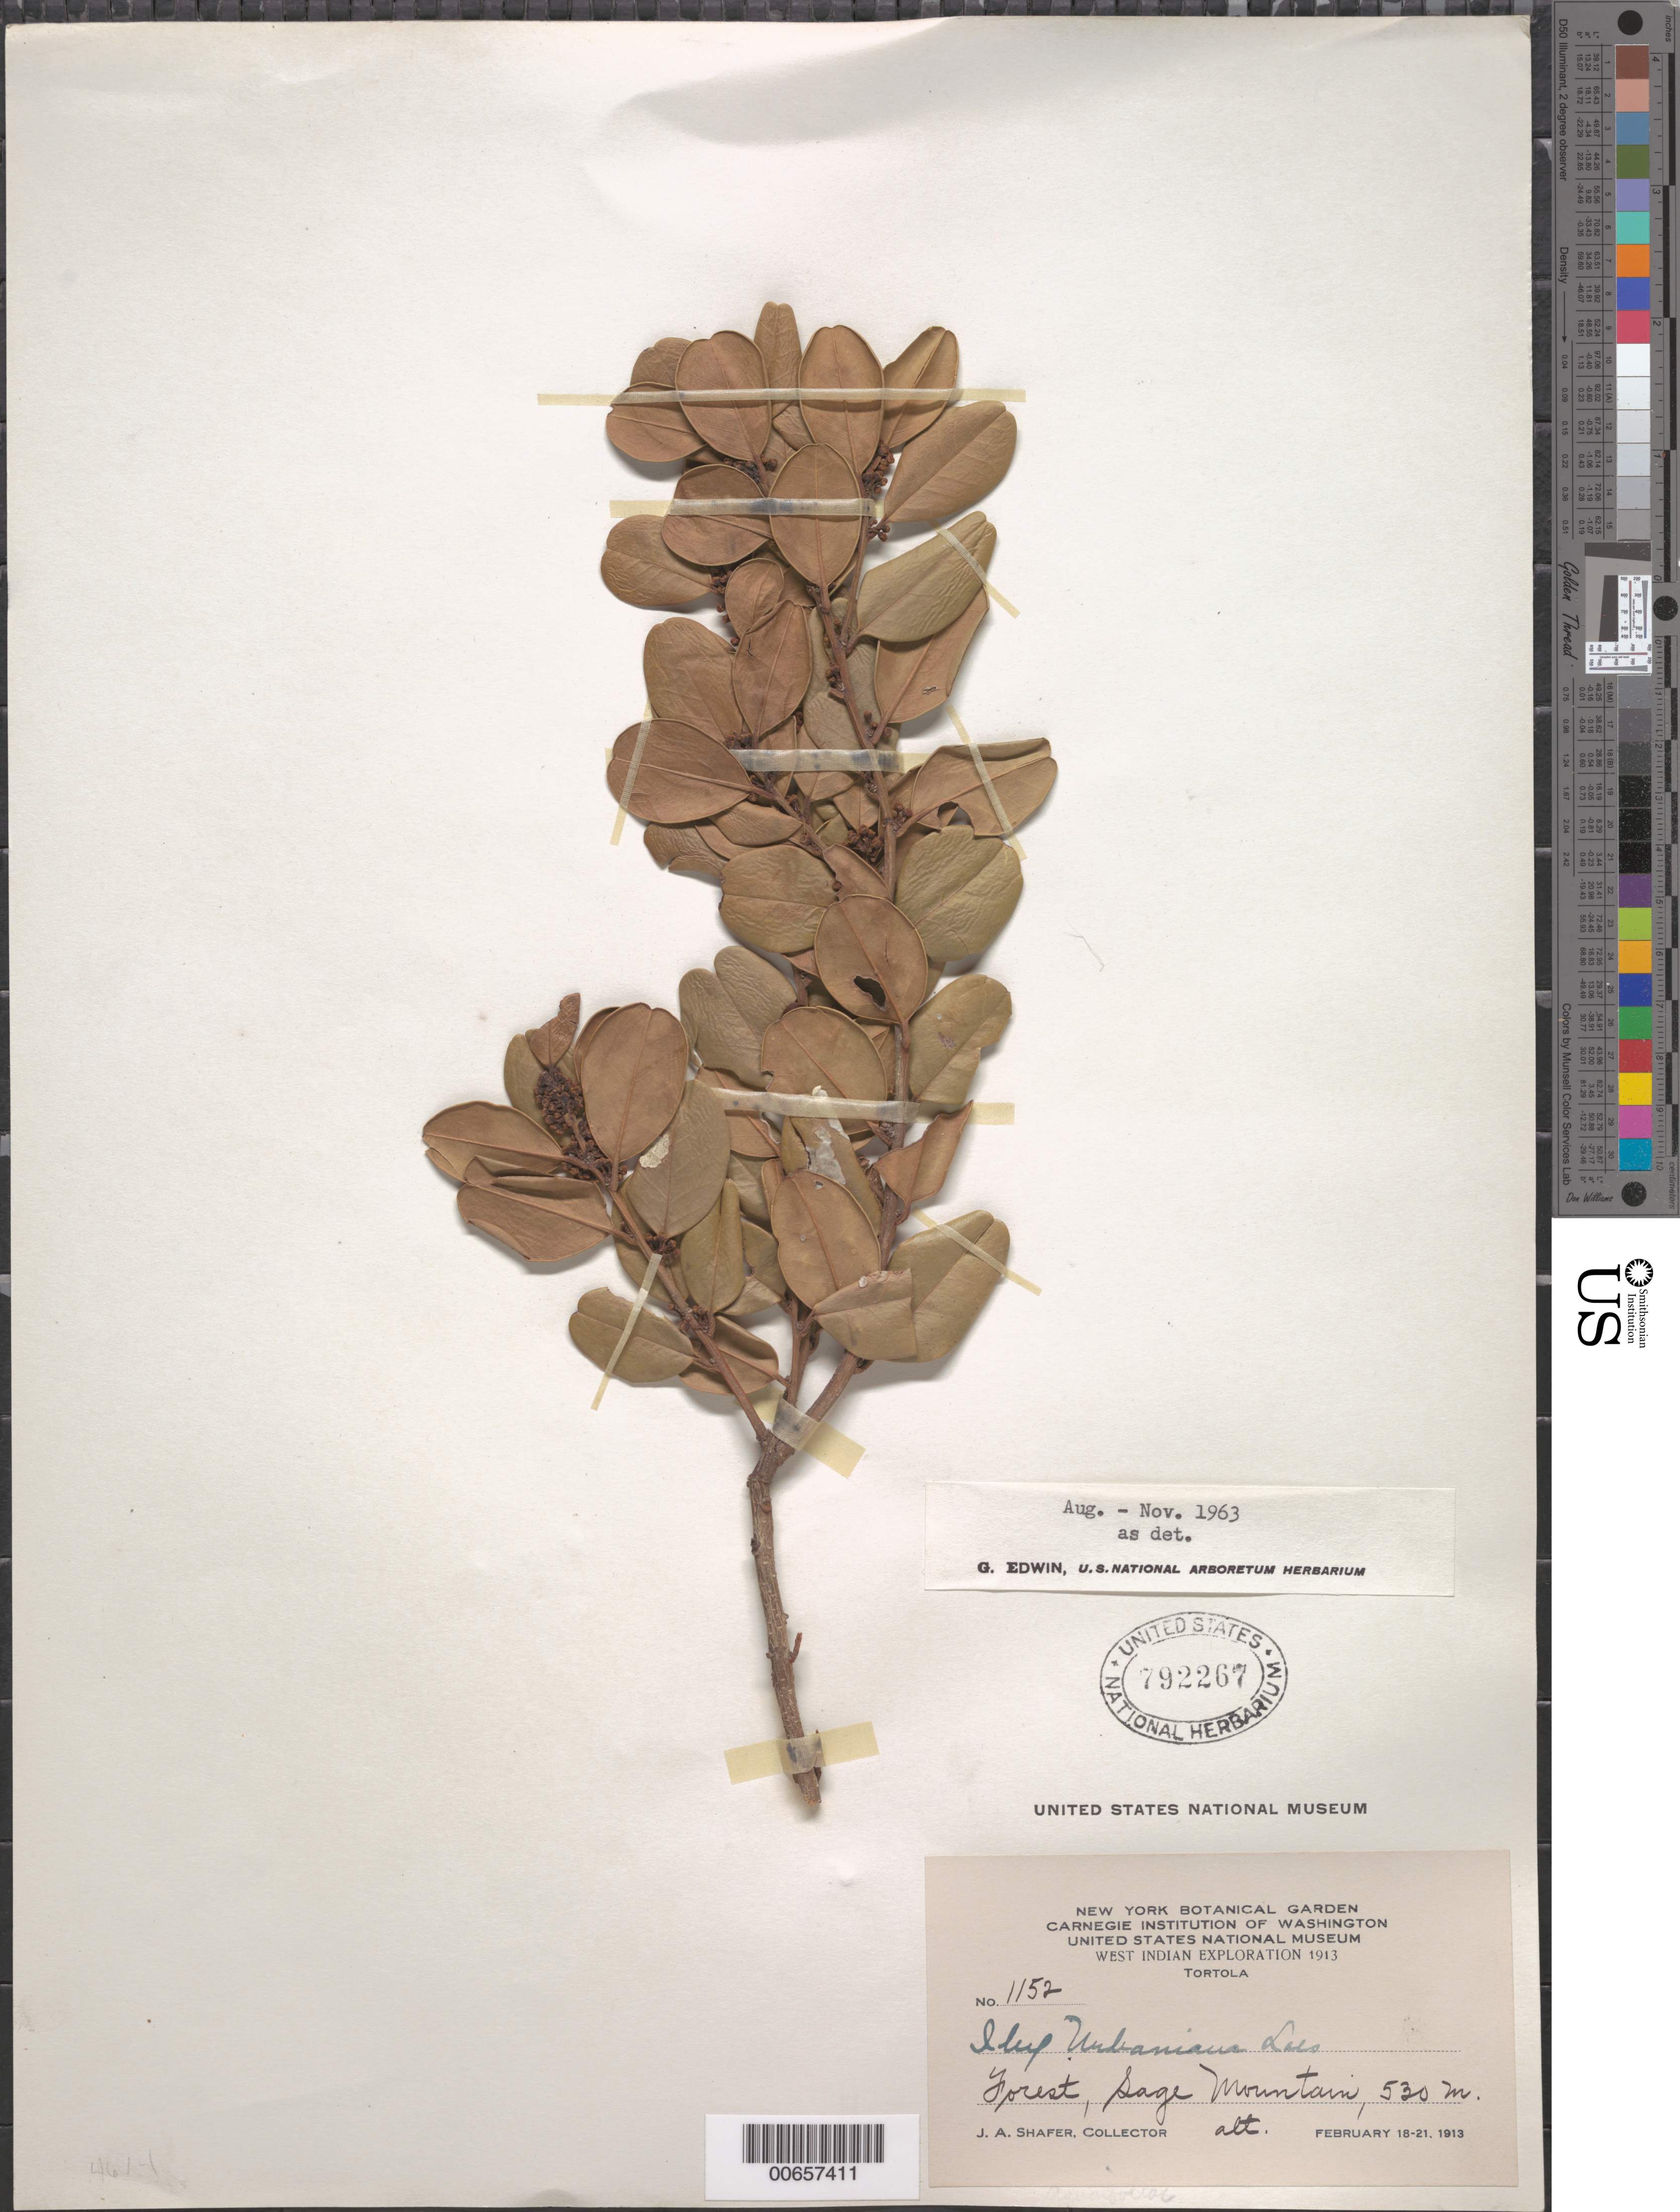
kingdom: Plantae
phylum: Tracheophyta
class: Magnoliopsida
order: Aquifoliales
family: Aquifoliaceae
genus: Ilex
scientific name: Ilex urbaniana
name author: Loes.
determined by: Edwin, G.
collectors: J. A. Shafer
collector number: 1152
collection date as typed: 18 Feb 1913 to 21 Feb 1913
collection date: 1913-02-18/1913-02-21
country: British Virgin Islands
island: Tortola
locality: Sage Mountain.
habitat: Forest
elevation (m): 530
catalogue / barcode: US 792267